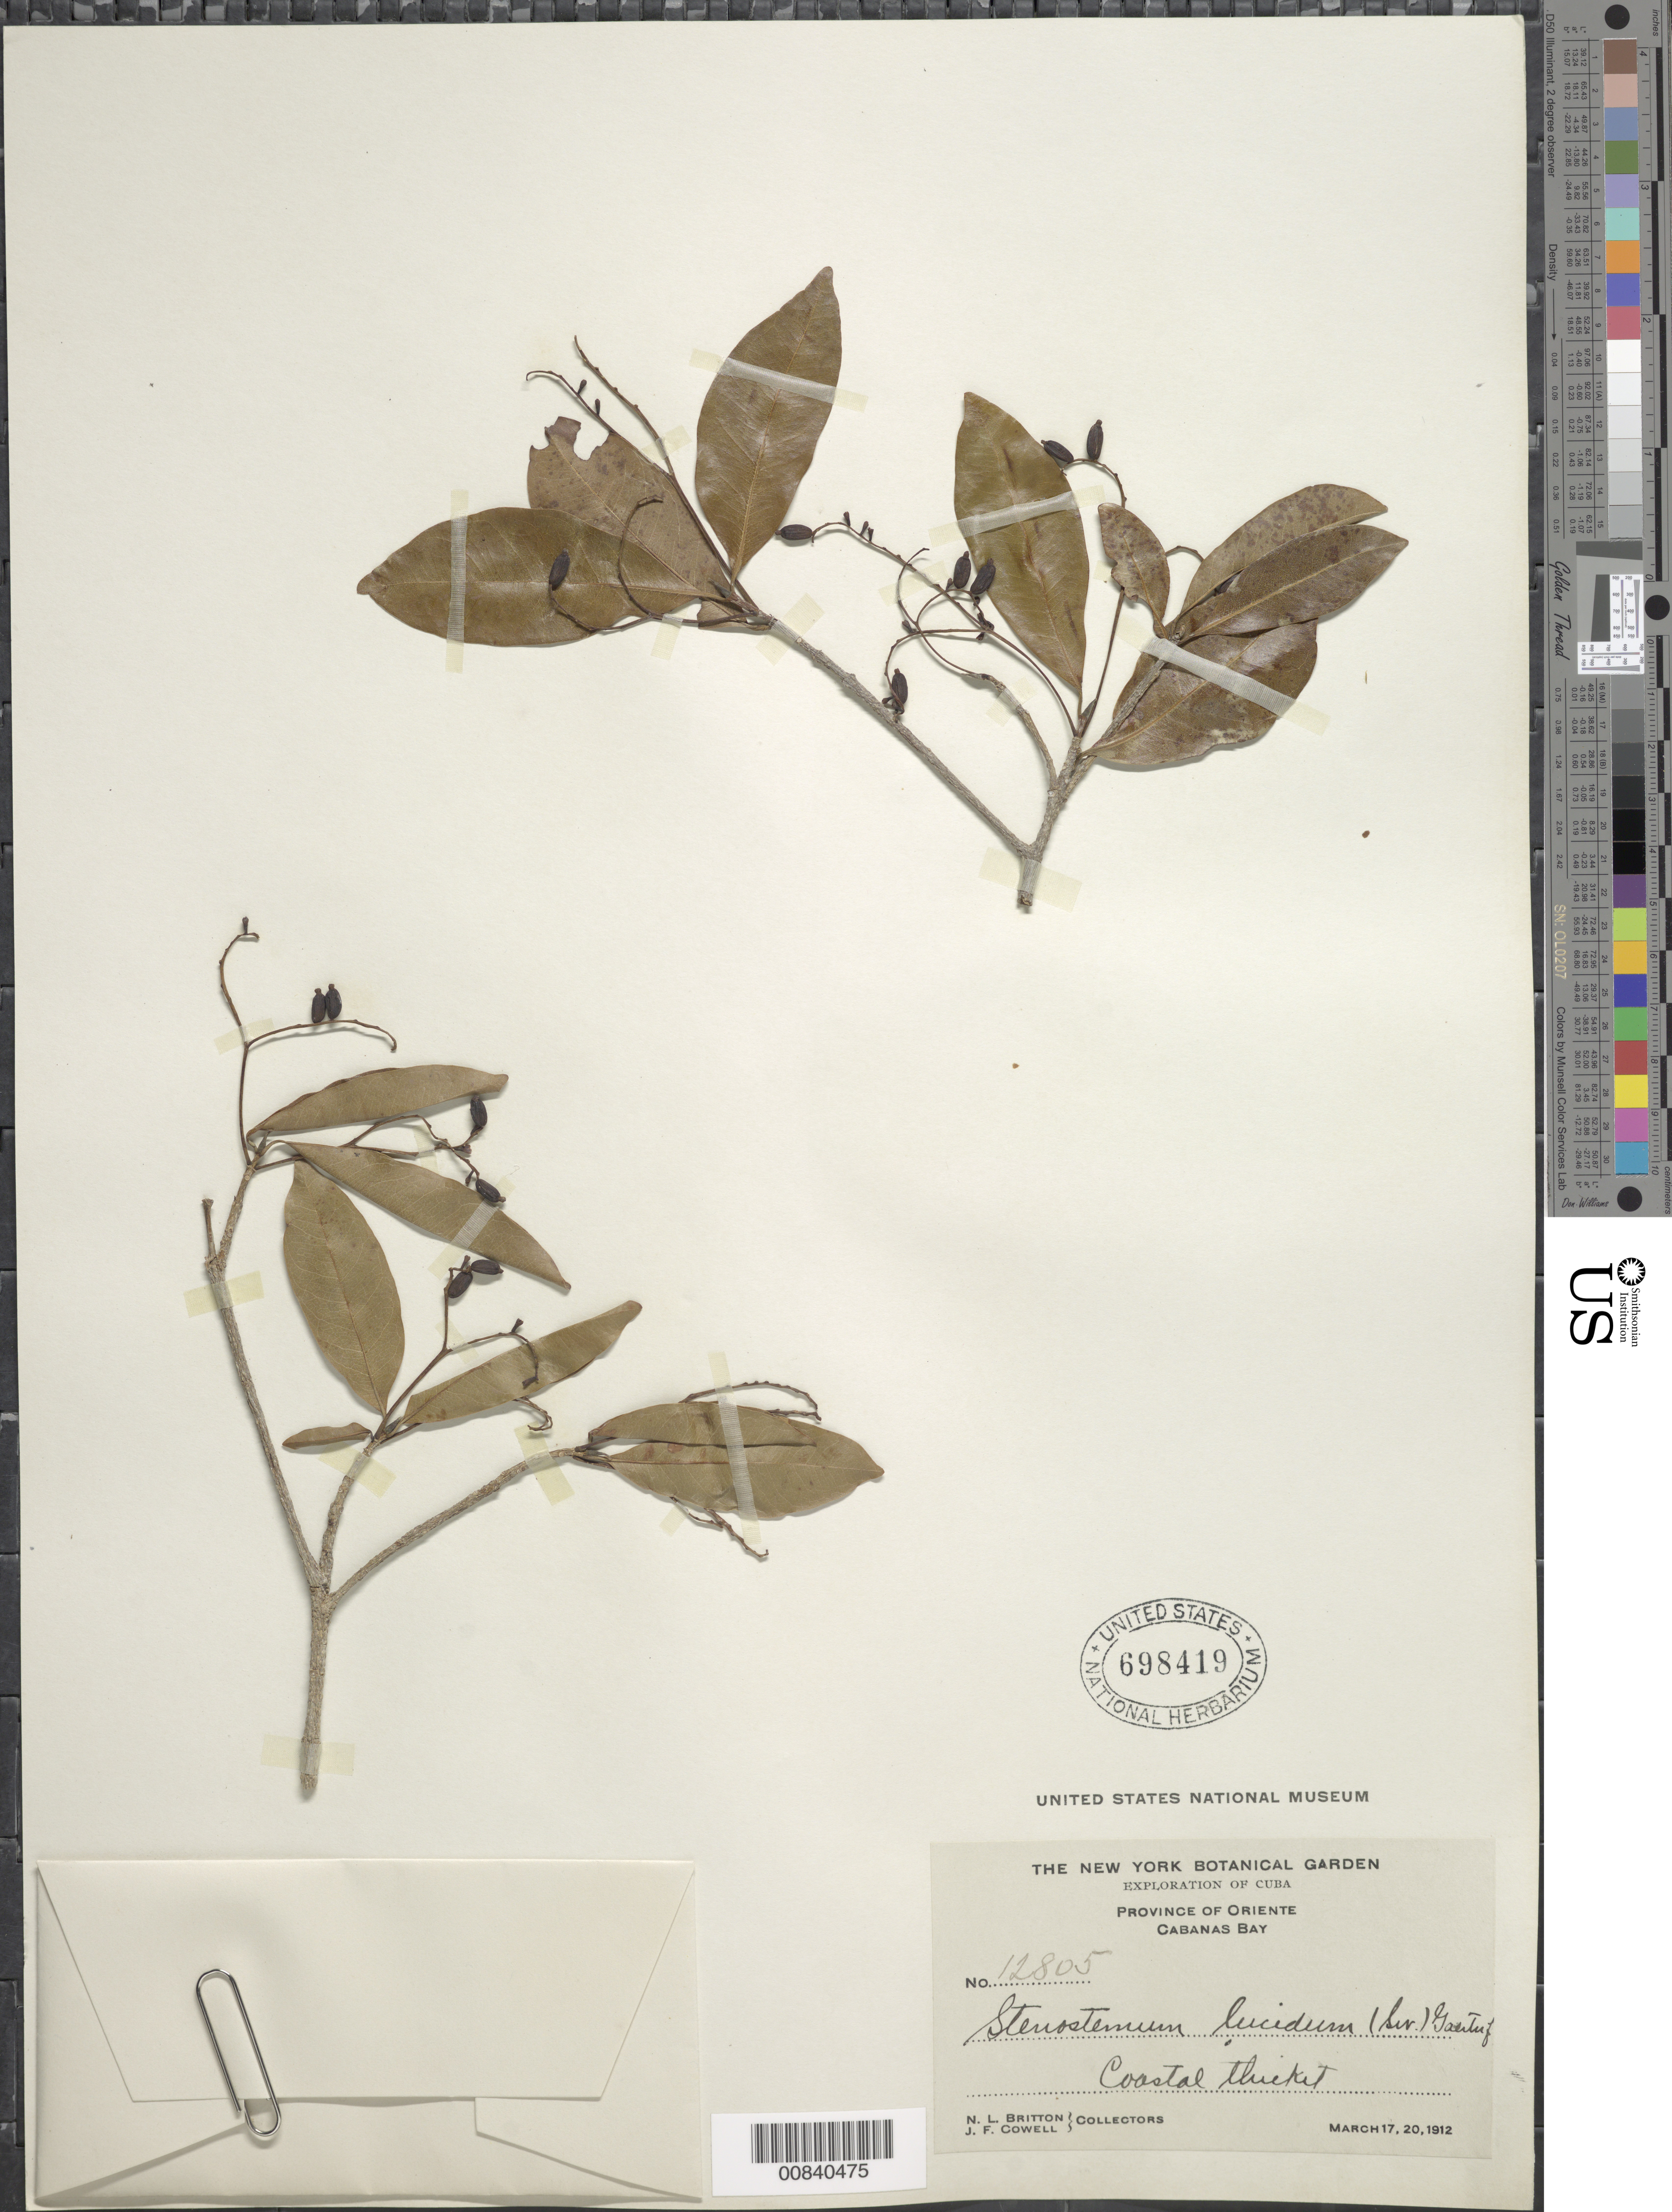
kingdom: Plantae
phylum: Tracheophyta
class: Magnoliopsida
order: Gentianales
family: Rubiaceae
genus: Stenostomum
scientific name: Stenostomum lucidum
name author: (Sw.) C.F. Gaertn.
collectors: N. Britton & J. F. Cowell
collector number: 12805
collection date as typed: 17 Mar 1912 to 20 Mar 1912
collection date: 1912-03-17/1912-03-20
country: Cuba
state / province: Oriente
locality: Cabanas Bay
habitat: Coastal thicket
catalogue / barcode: US 698419